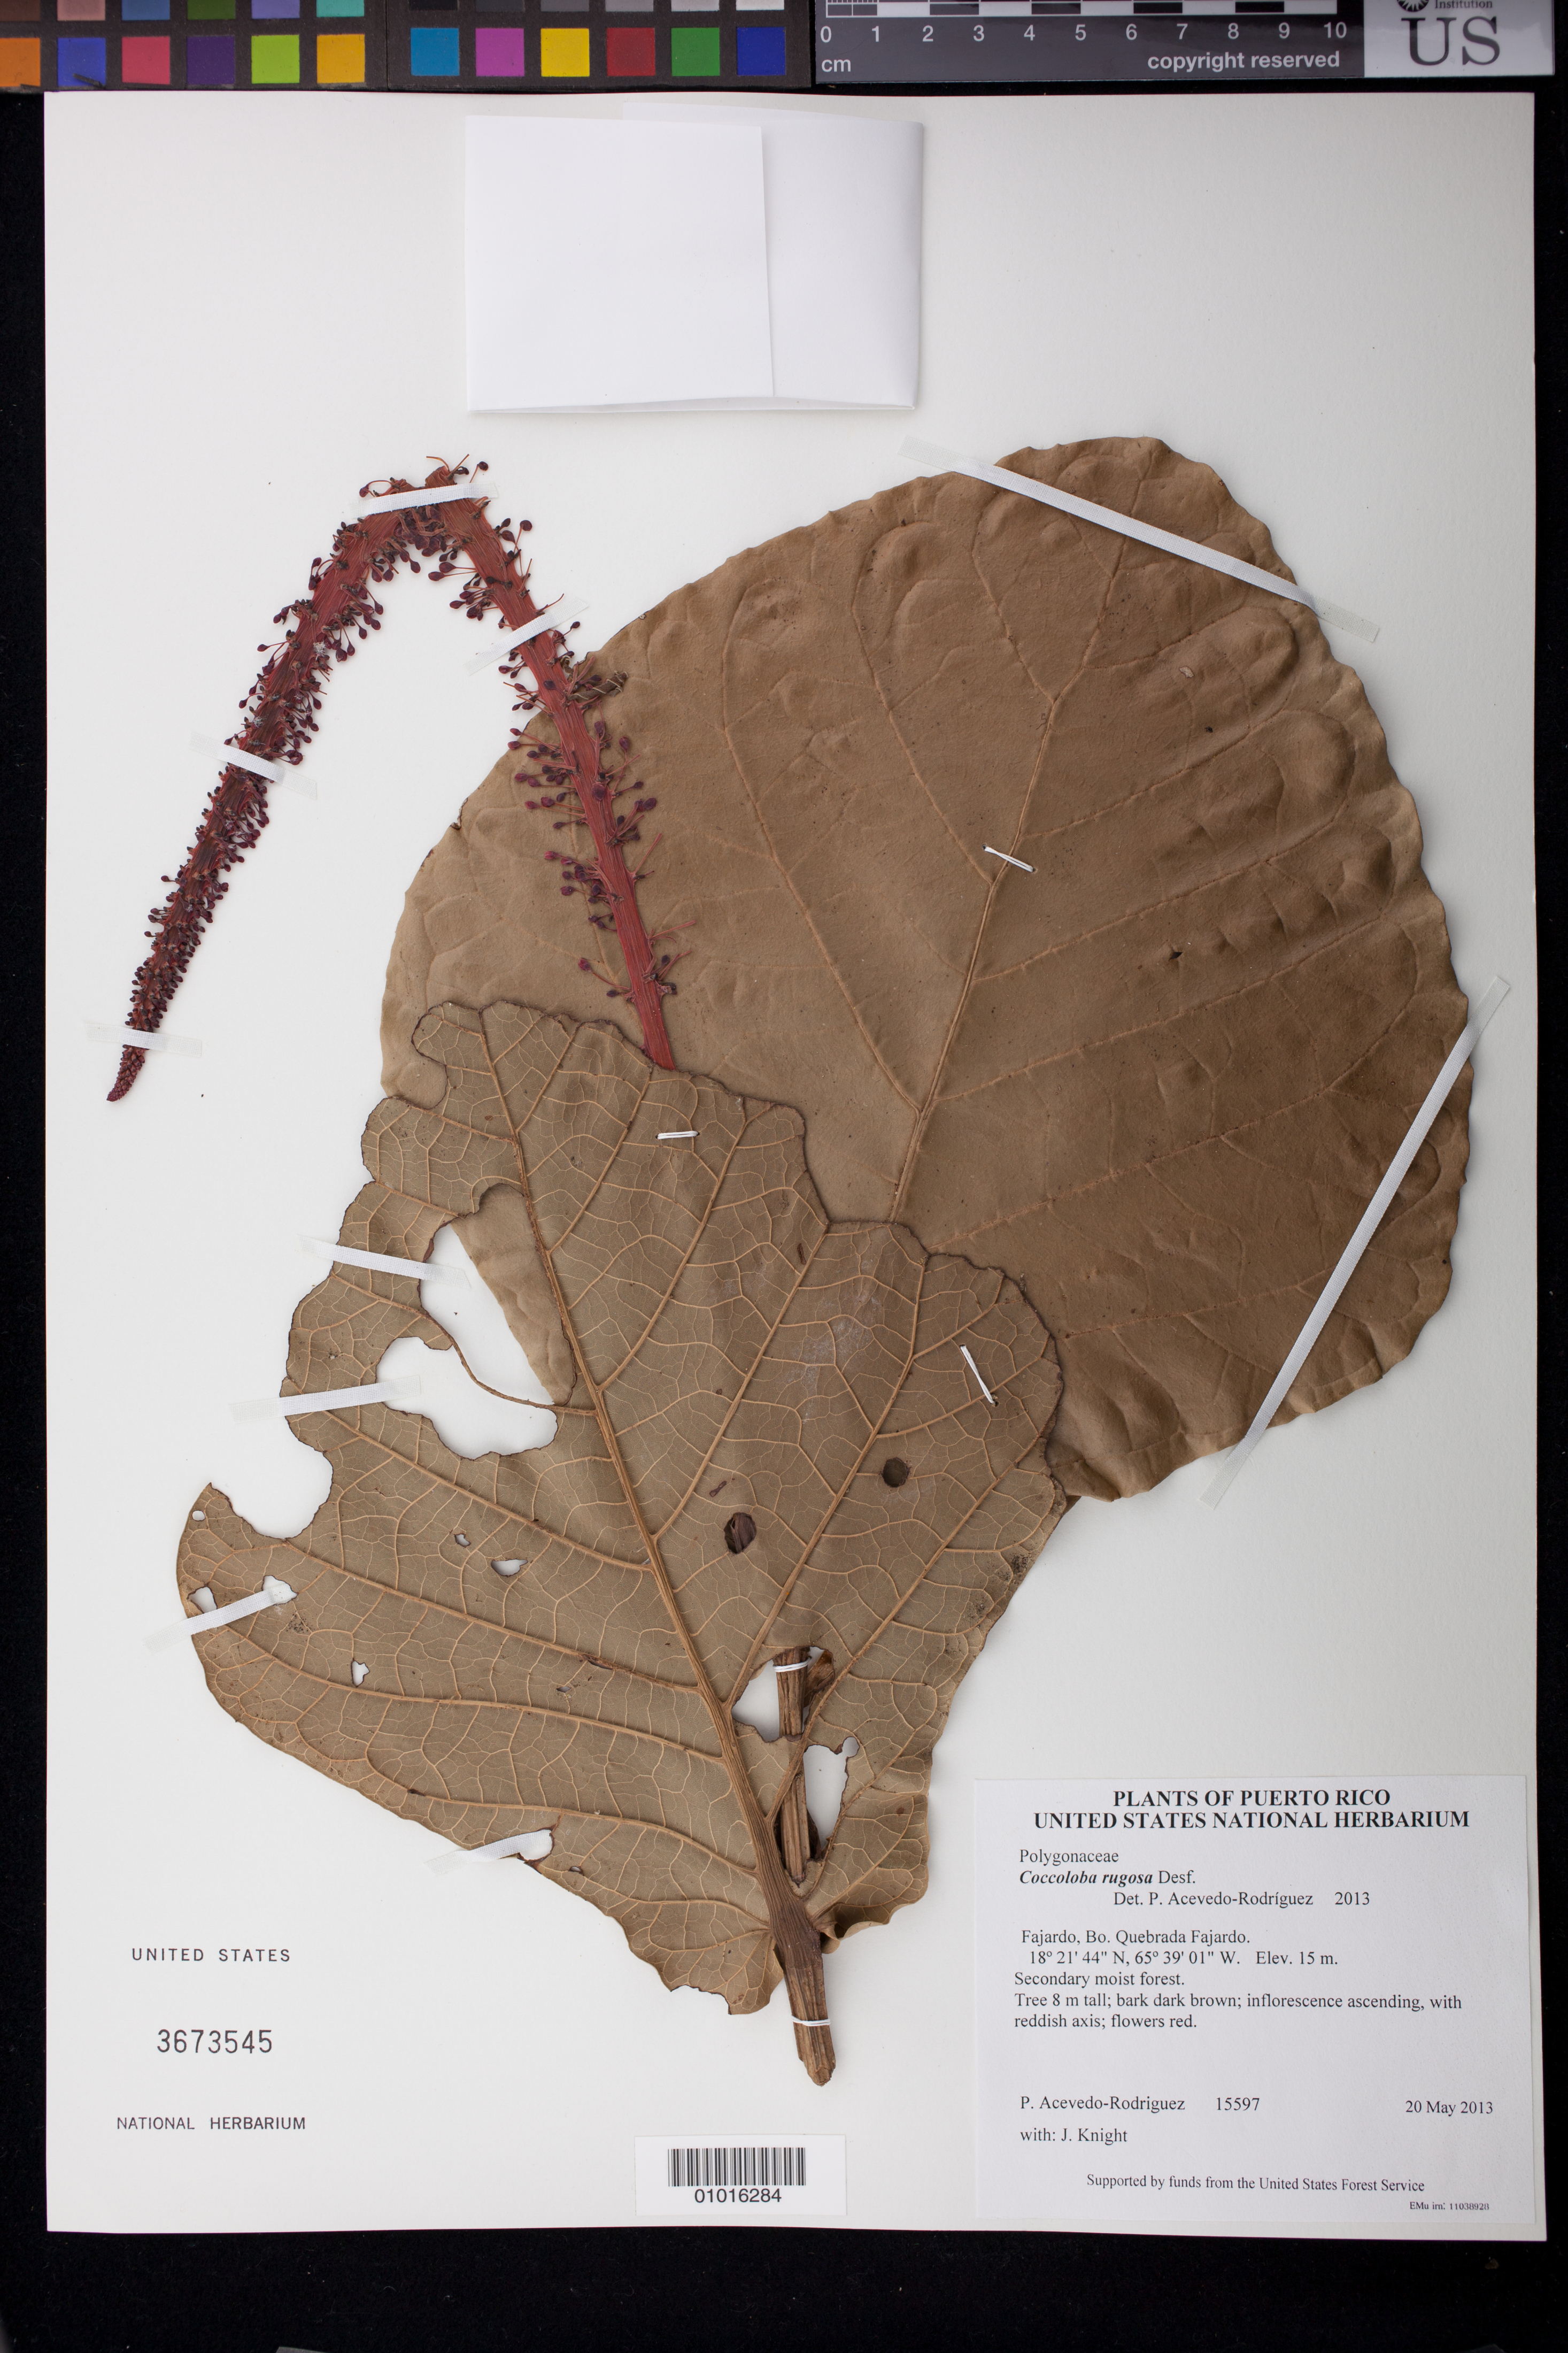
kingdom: Plantae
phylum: Tracheophyta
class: Magnoliopsida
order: Caryophyllales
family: Polygonaceae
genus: Coccoloba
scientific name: Coccoloba rugosa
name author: Desf.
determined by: Acevedo-Rodríguez, P., (BOT), Smithsonian Institution - National Museum of Natural History (UNITED STATES)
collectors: P. Acevedo-Rodr. & J. Knight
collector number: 15597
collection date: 2013-05-20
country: Puerto Rico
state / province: Fajardo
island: Puerto Rico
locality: Bo. Quebrada Fajardo.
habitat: Secondary moist forest.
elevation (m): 15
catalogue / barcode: US 3673545